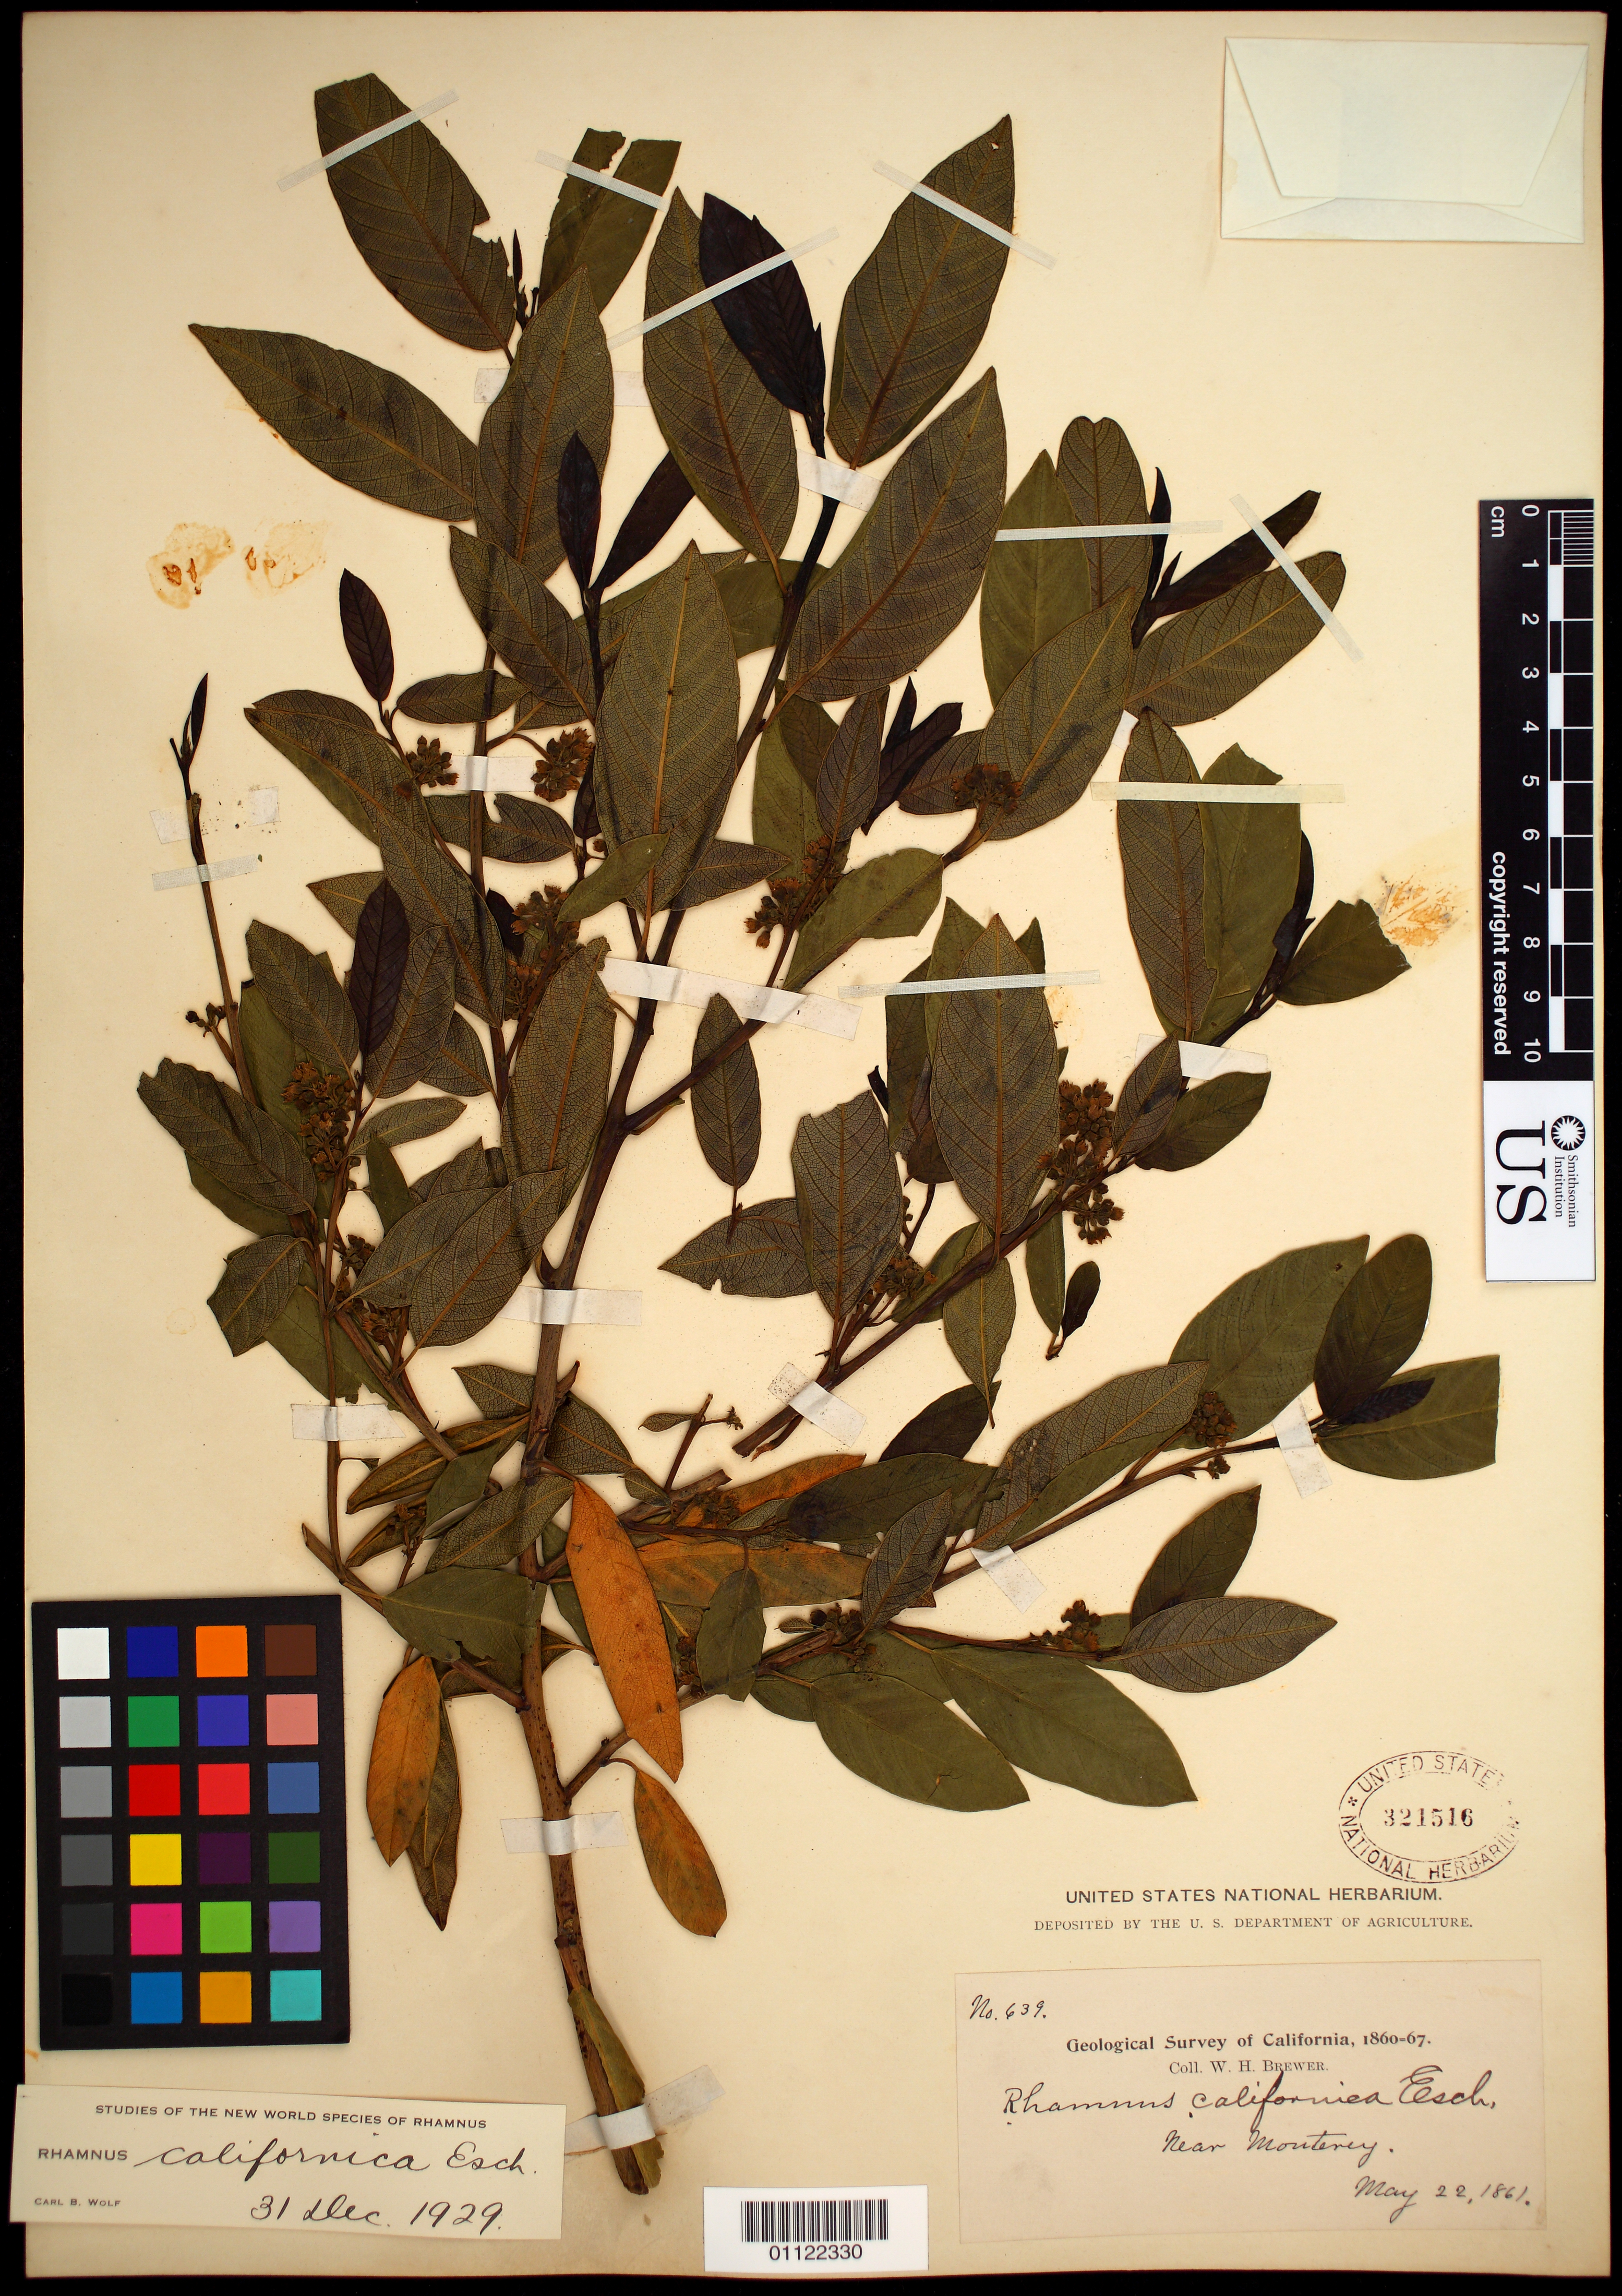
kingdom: Plantae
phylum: Tracheophyta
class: Magnoliopsida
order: Rosales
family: Rhamnaceae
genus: Frangula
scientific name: Frangula californica subsp. californica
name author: (Eschsch.) A. Gray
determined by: Strong, Mark T., (BOT), Smithsonian Institution - National Museum of Natural History (UNITED STATES)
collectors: W. H. Brewer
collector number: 639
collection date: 1861-05-22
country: United States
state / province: California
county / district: Monterey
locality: Near Monterey.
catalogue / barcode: US 321516